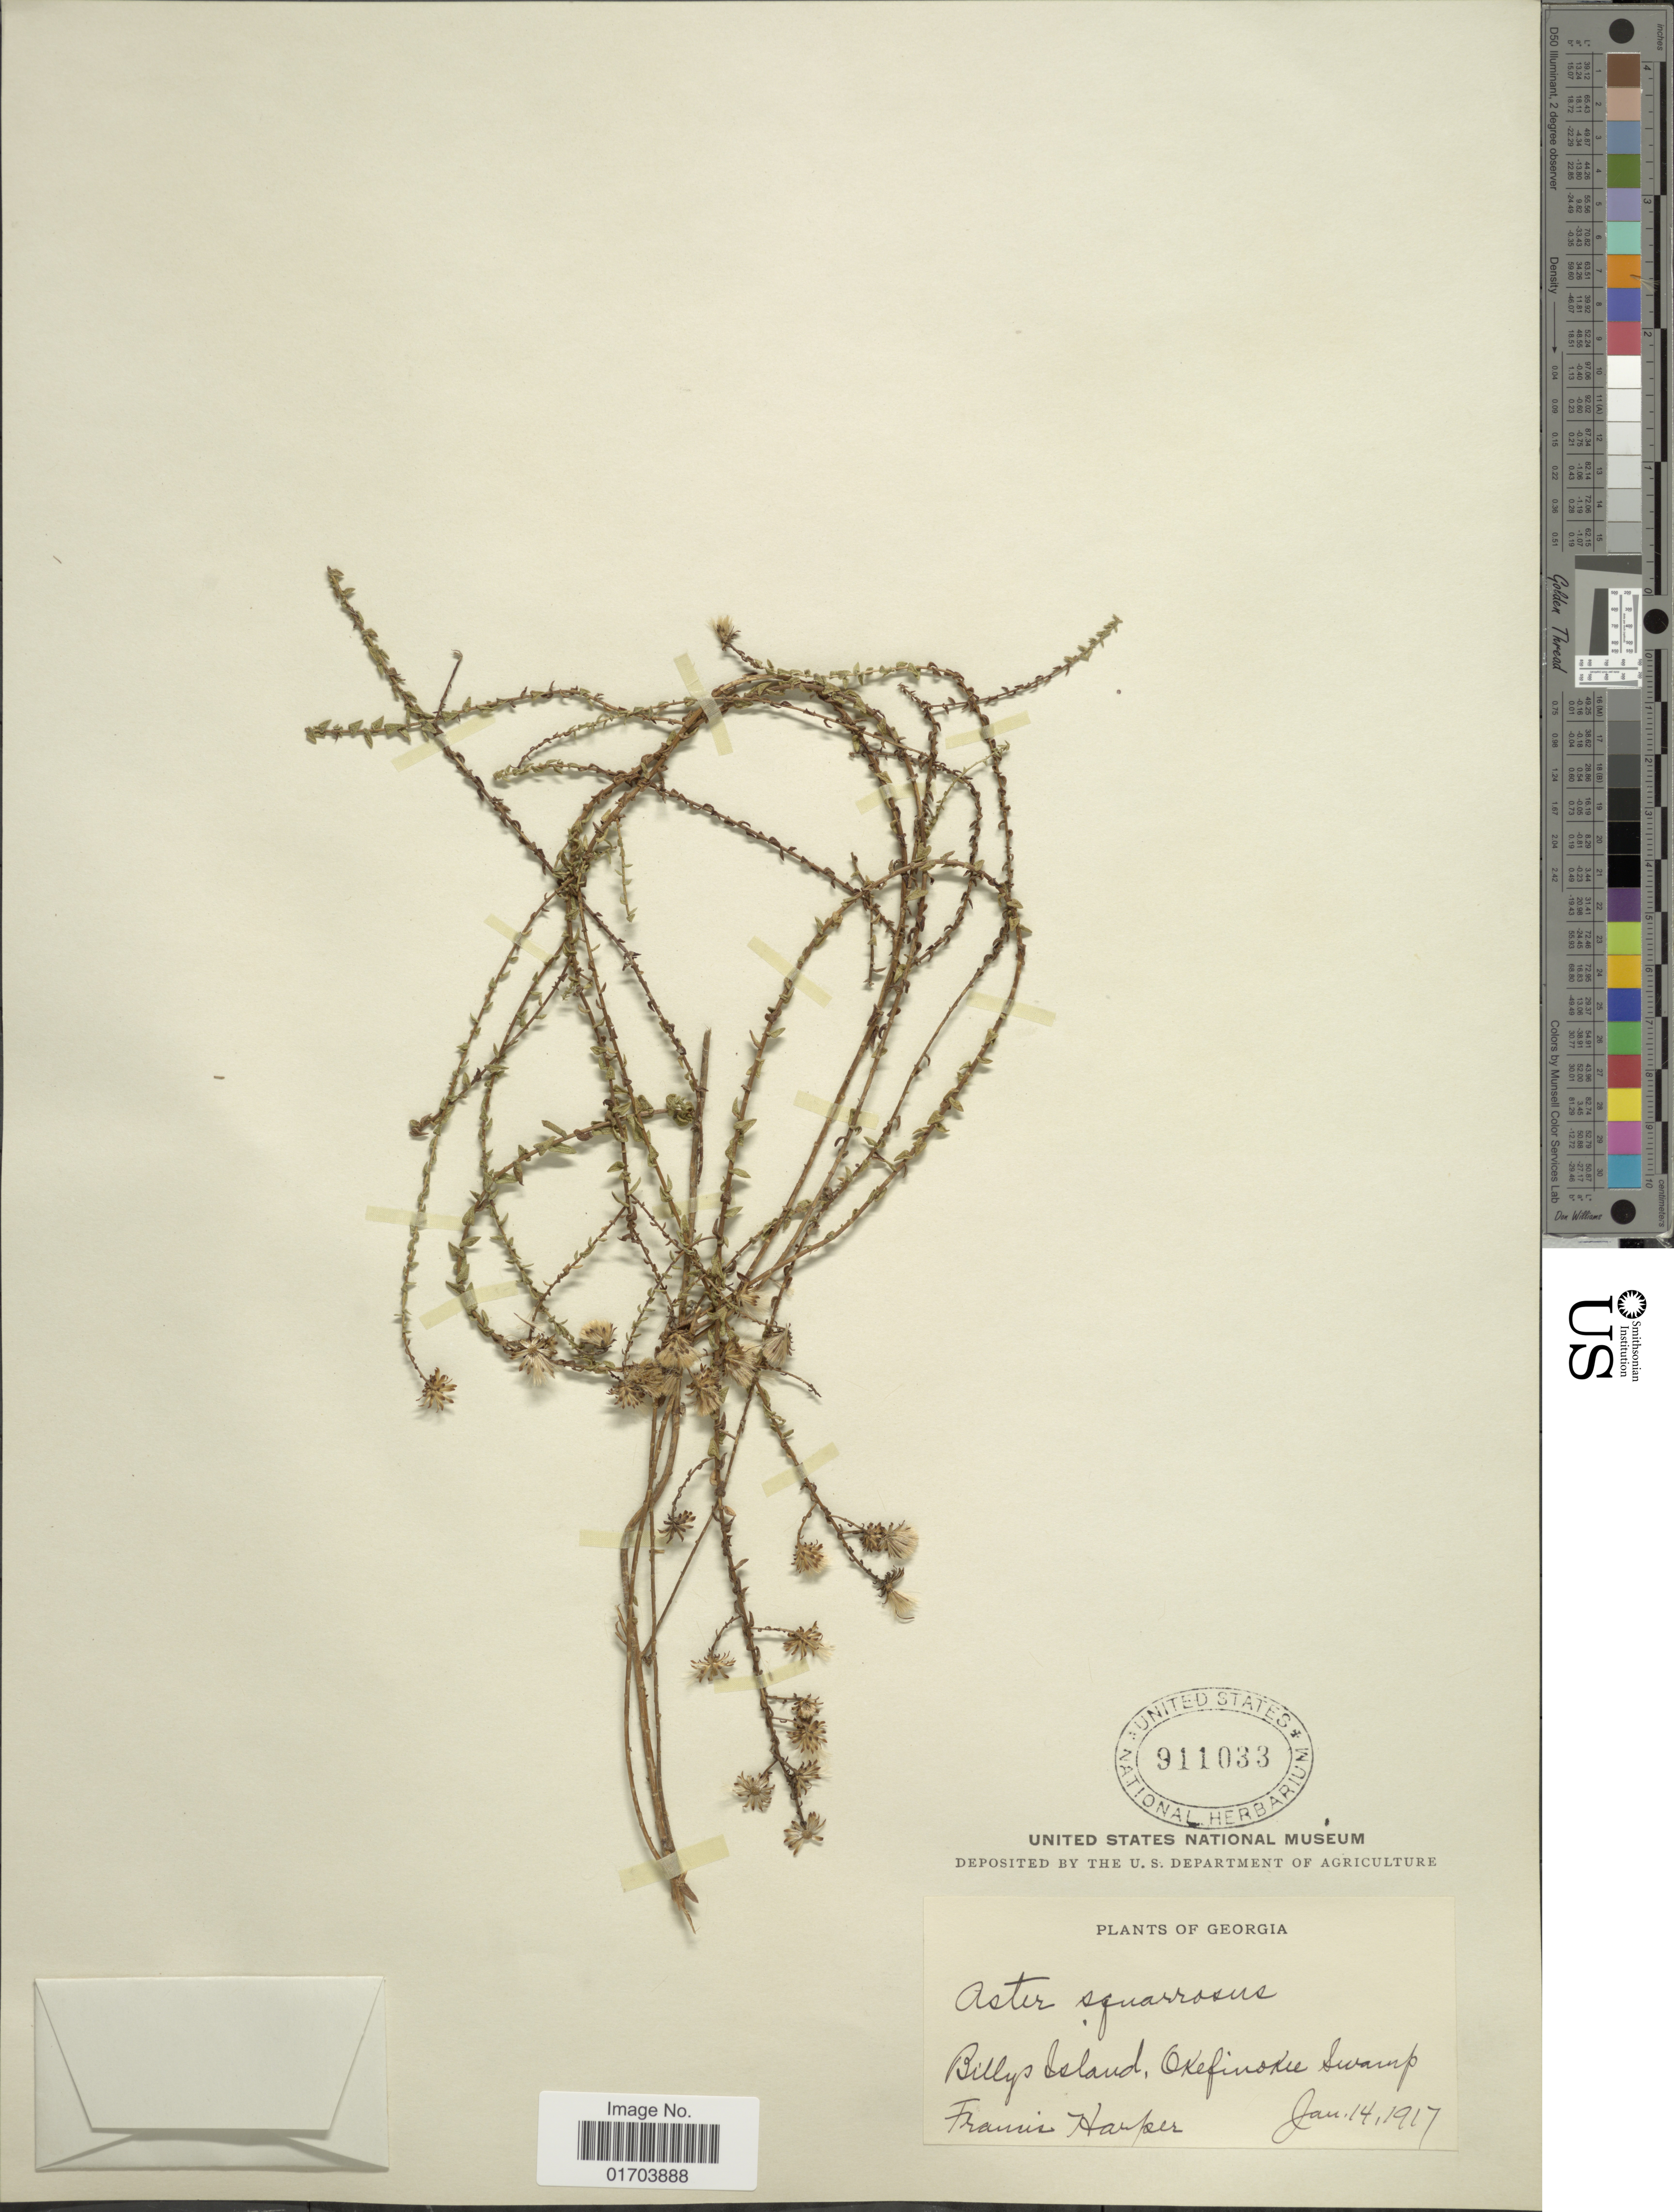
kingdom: Plantae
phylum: Tracheophyta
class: Magnoliopsida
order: Asterales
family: Asteraceae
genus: Symphyotrichum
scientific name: Symphyotrichum walteri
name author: (Alexander) G.L. Nesom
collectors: F. Harper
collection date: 1917-01-14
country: United States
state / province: Georgia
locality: Billys Island, Okefinokee Swamp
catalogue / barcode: US 911033